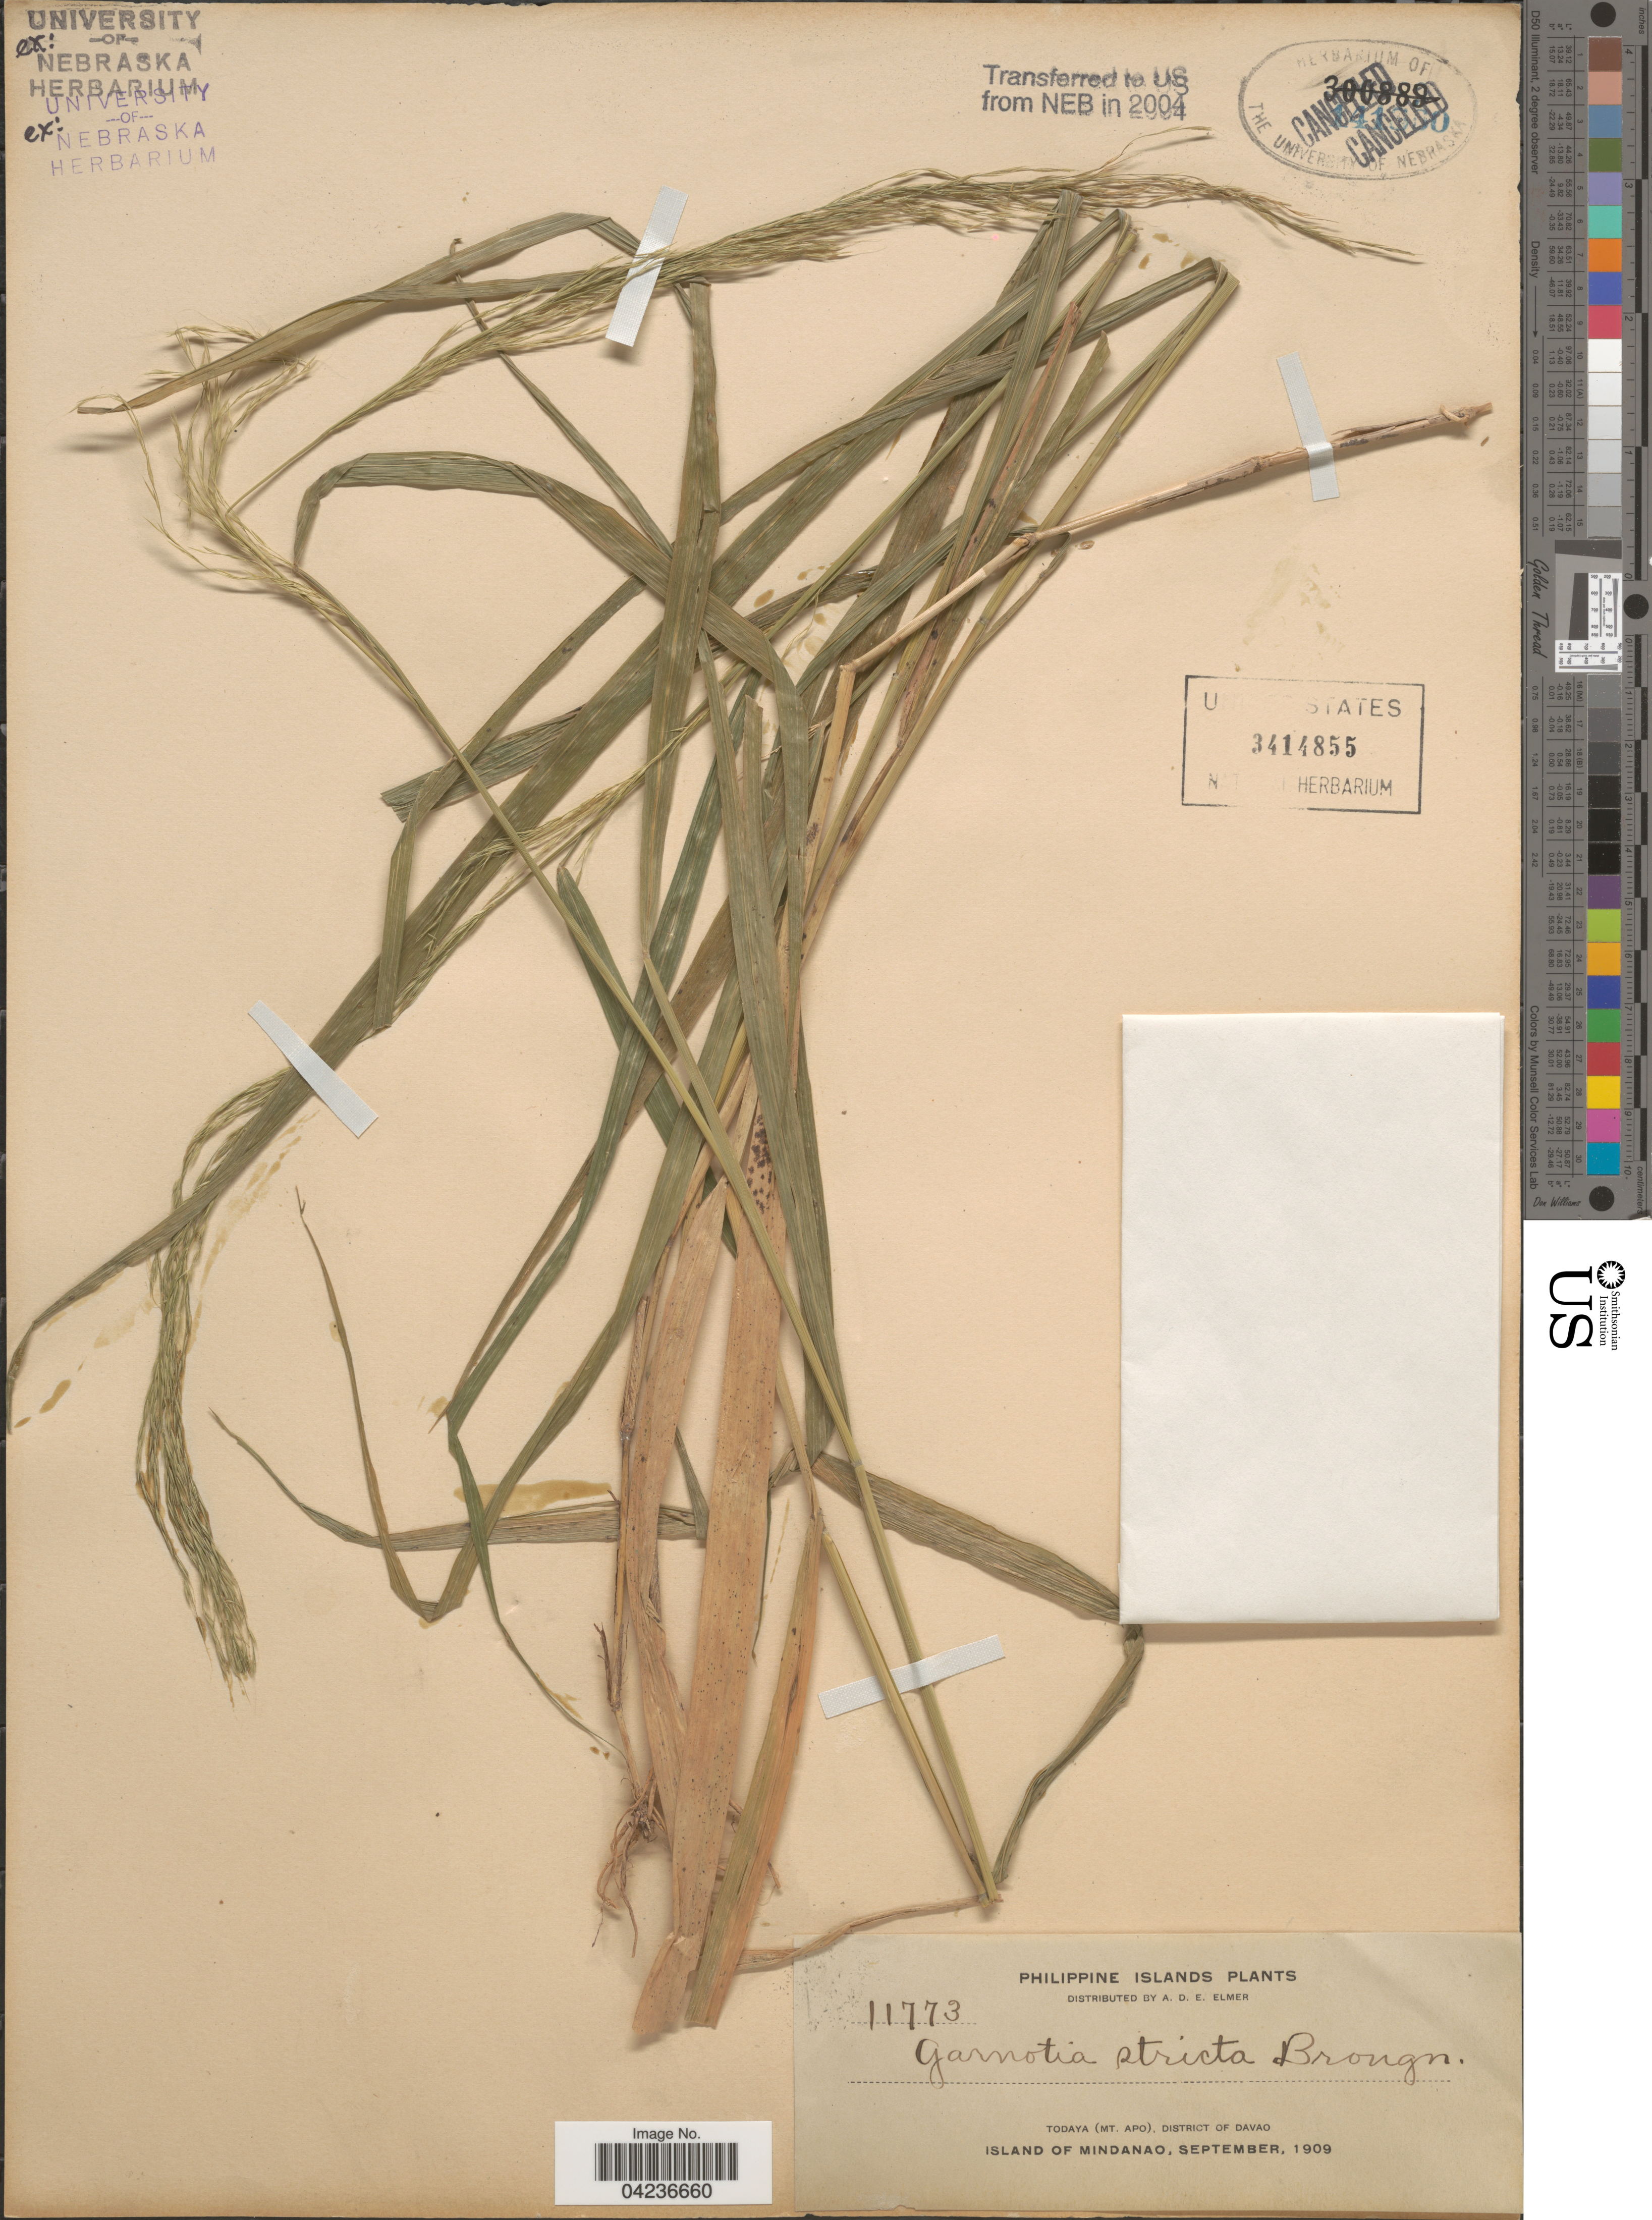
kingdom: Plantae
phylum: Tracheophyta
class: Liliopsida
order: Poales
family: Poaceae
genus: Garnotia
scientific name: Garnotia sp.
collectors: A. D. E. Elmer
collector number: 11773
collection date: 1909-09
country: Philippines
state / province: Davao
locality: Philippine Islands. Todaya (Mt. Apo), District of Davao. Island of Mindanao.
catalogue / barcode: US 3414855